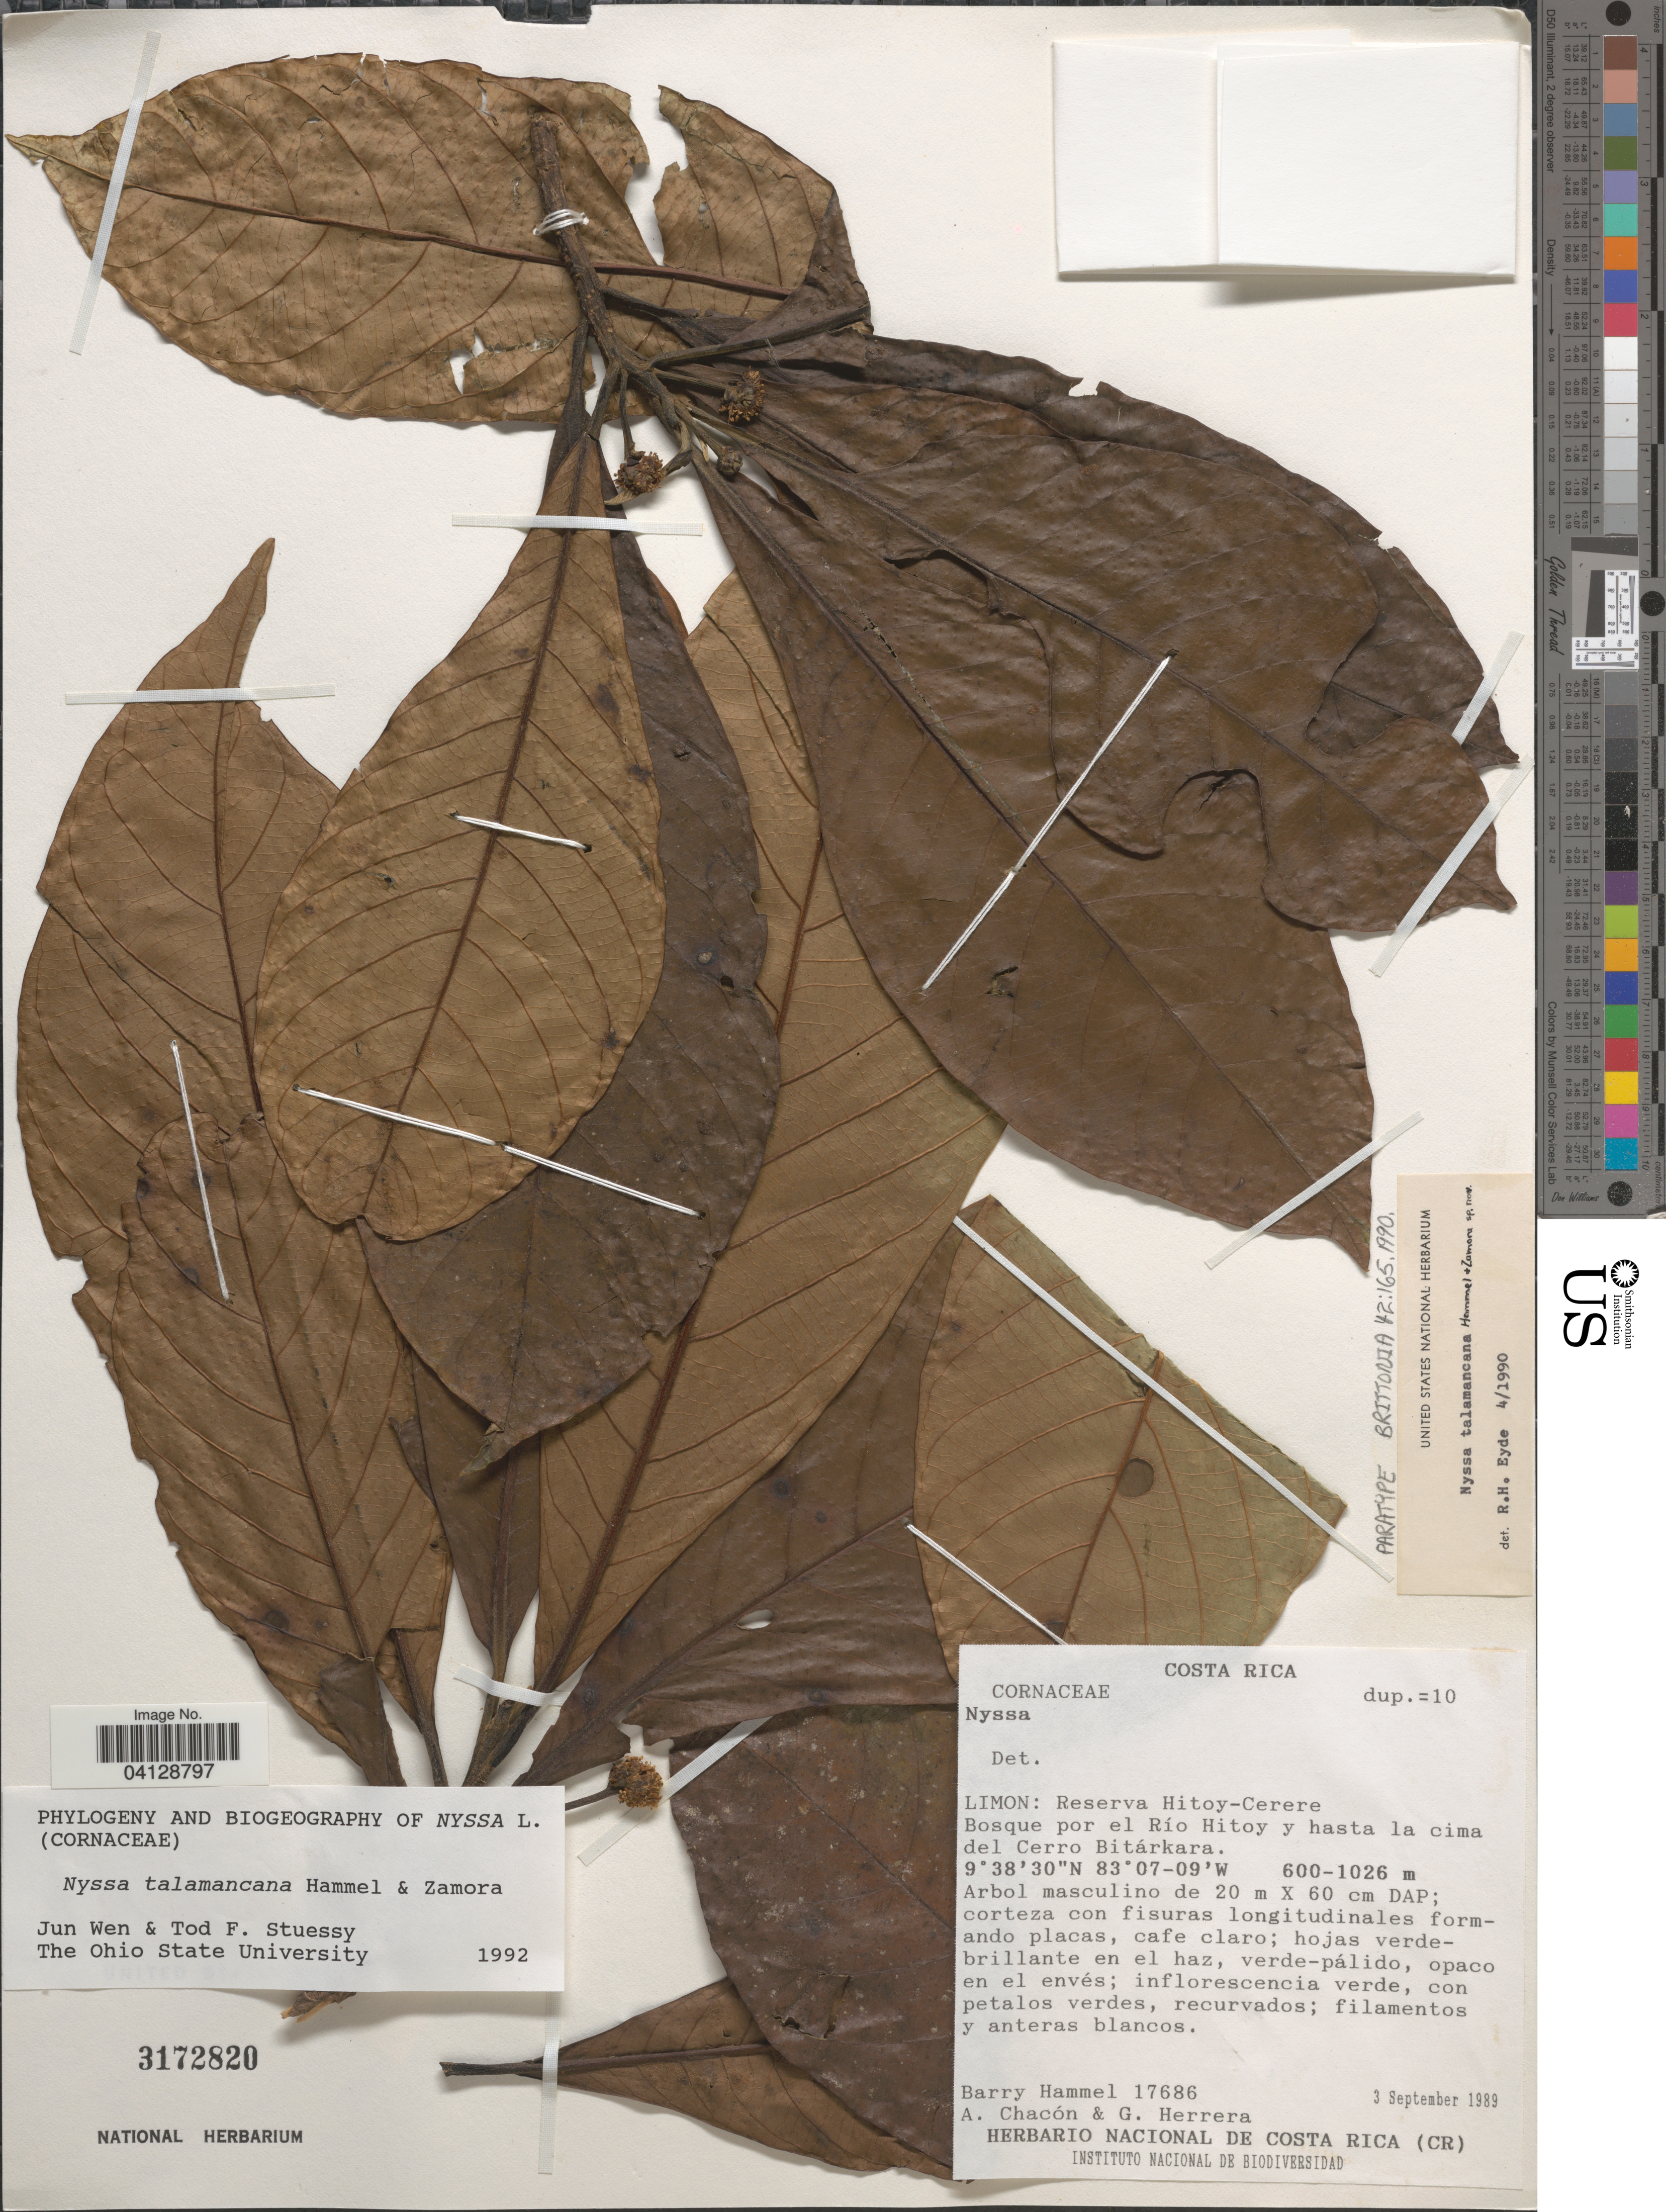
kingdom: Plantae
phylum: Tracheophyta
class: Magnoliopsida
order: Cornales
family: Nyssaceae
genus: Nyssa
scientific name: Nyssa talamancana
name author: Hammel & Zamora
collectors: B. Hammel, A. Chacón & G. Herrera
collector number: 17686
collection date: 1989-09-03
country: Costa Rica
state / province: Limón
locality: Reserva Hitoy-Cerere. Bosque por el Río Hitoy y hasta la cima del Cerro Bitárkara.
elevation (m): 600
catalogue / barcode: US 3172820